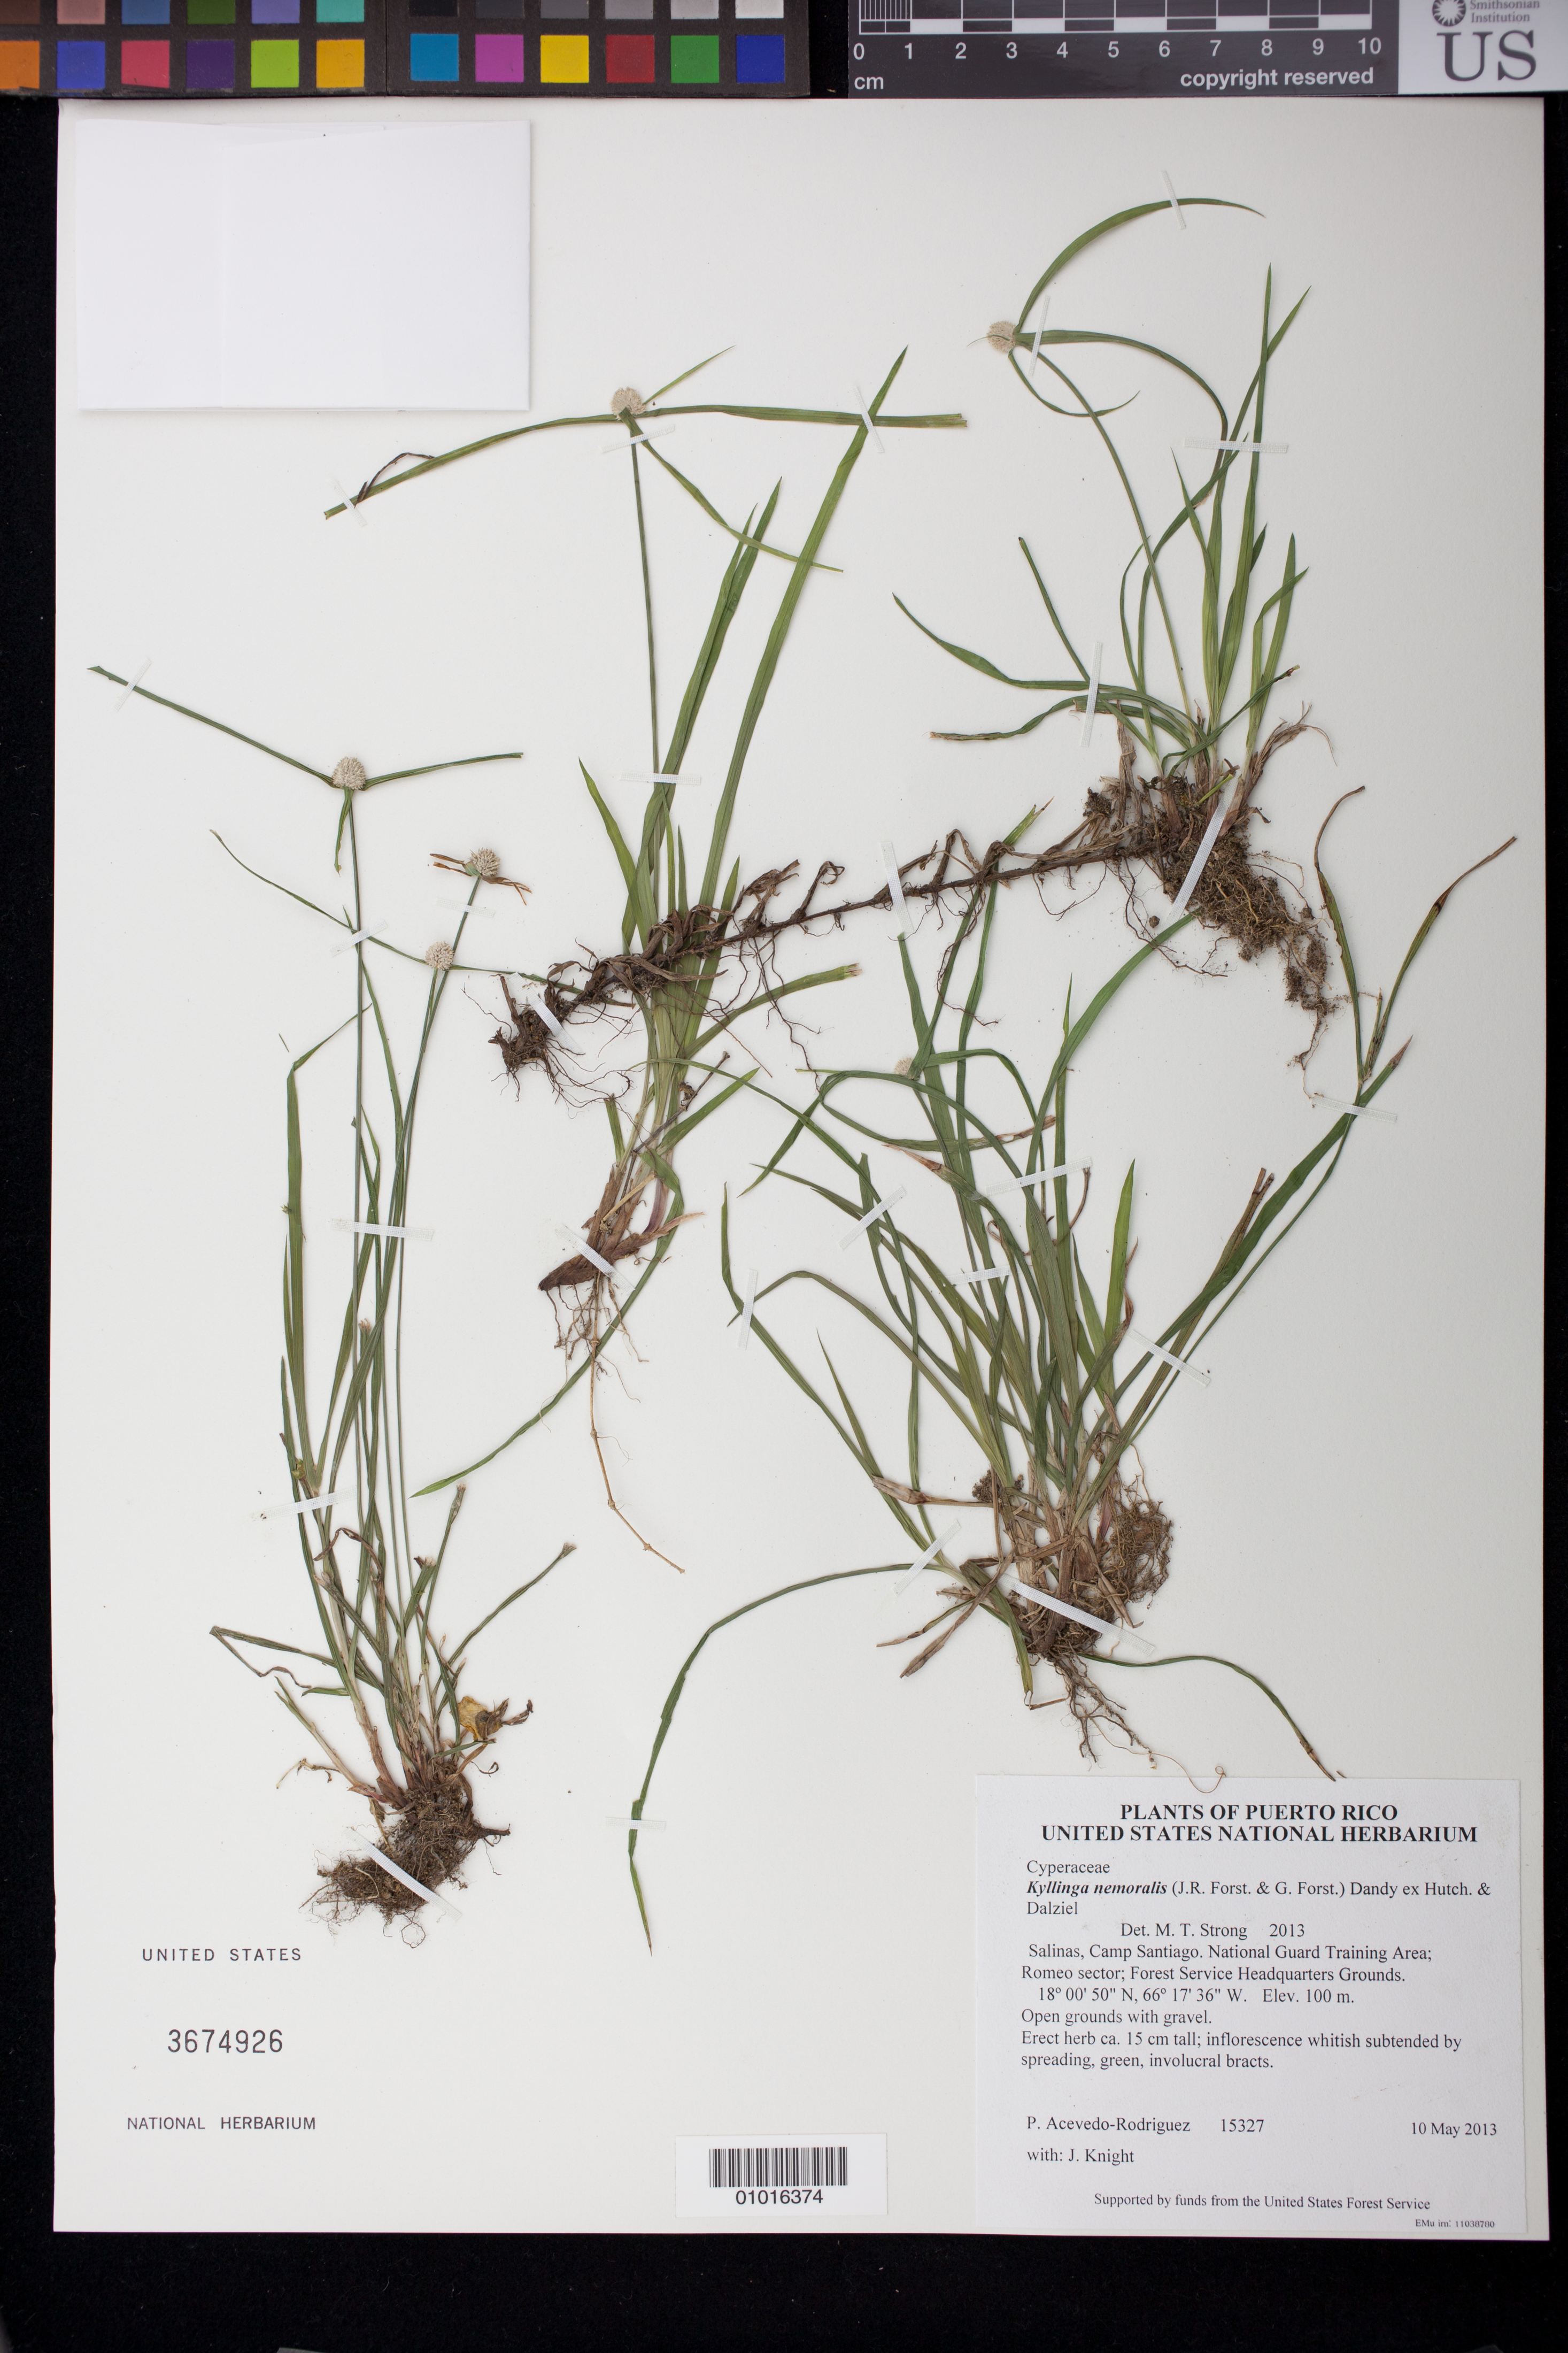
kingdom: Plantae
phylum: Tracheophyta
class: Liliopsida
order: Poales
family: Cyperaceae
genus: Cyperus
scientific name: Cyperus mindorensis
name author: (Steud.) Huygh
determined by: Strong, M. T., (US), Smithsonian Institution - National Museum of Natural History (UNITED STATES)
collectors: P. Acevedo-Rodr. & J. Knight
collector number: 15327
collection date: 2013-05-10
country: Puerto Rico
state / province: Salinas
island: Puerto Rico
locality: Camp Santiago. National Guard Training Area; Romeo sector; Forest Service Headquarters Grounds.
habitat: Open grounds with gravel.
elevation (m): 100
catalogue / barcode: US 3674926